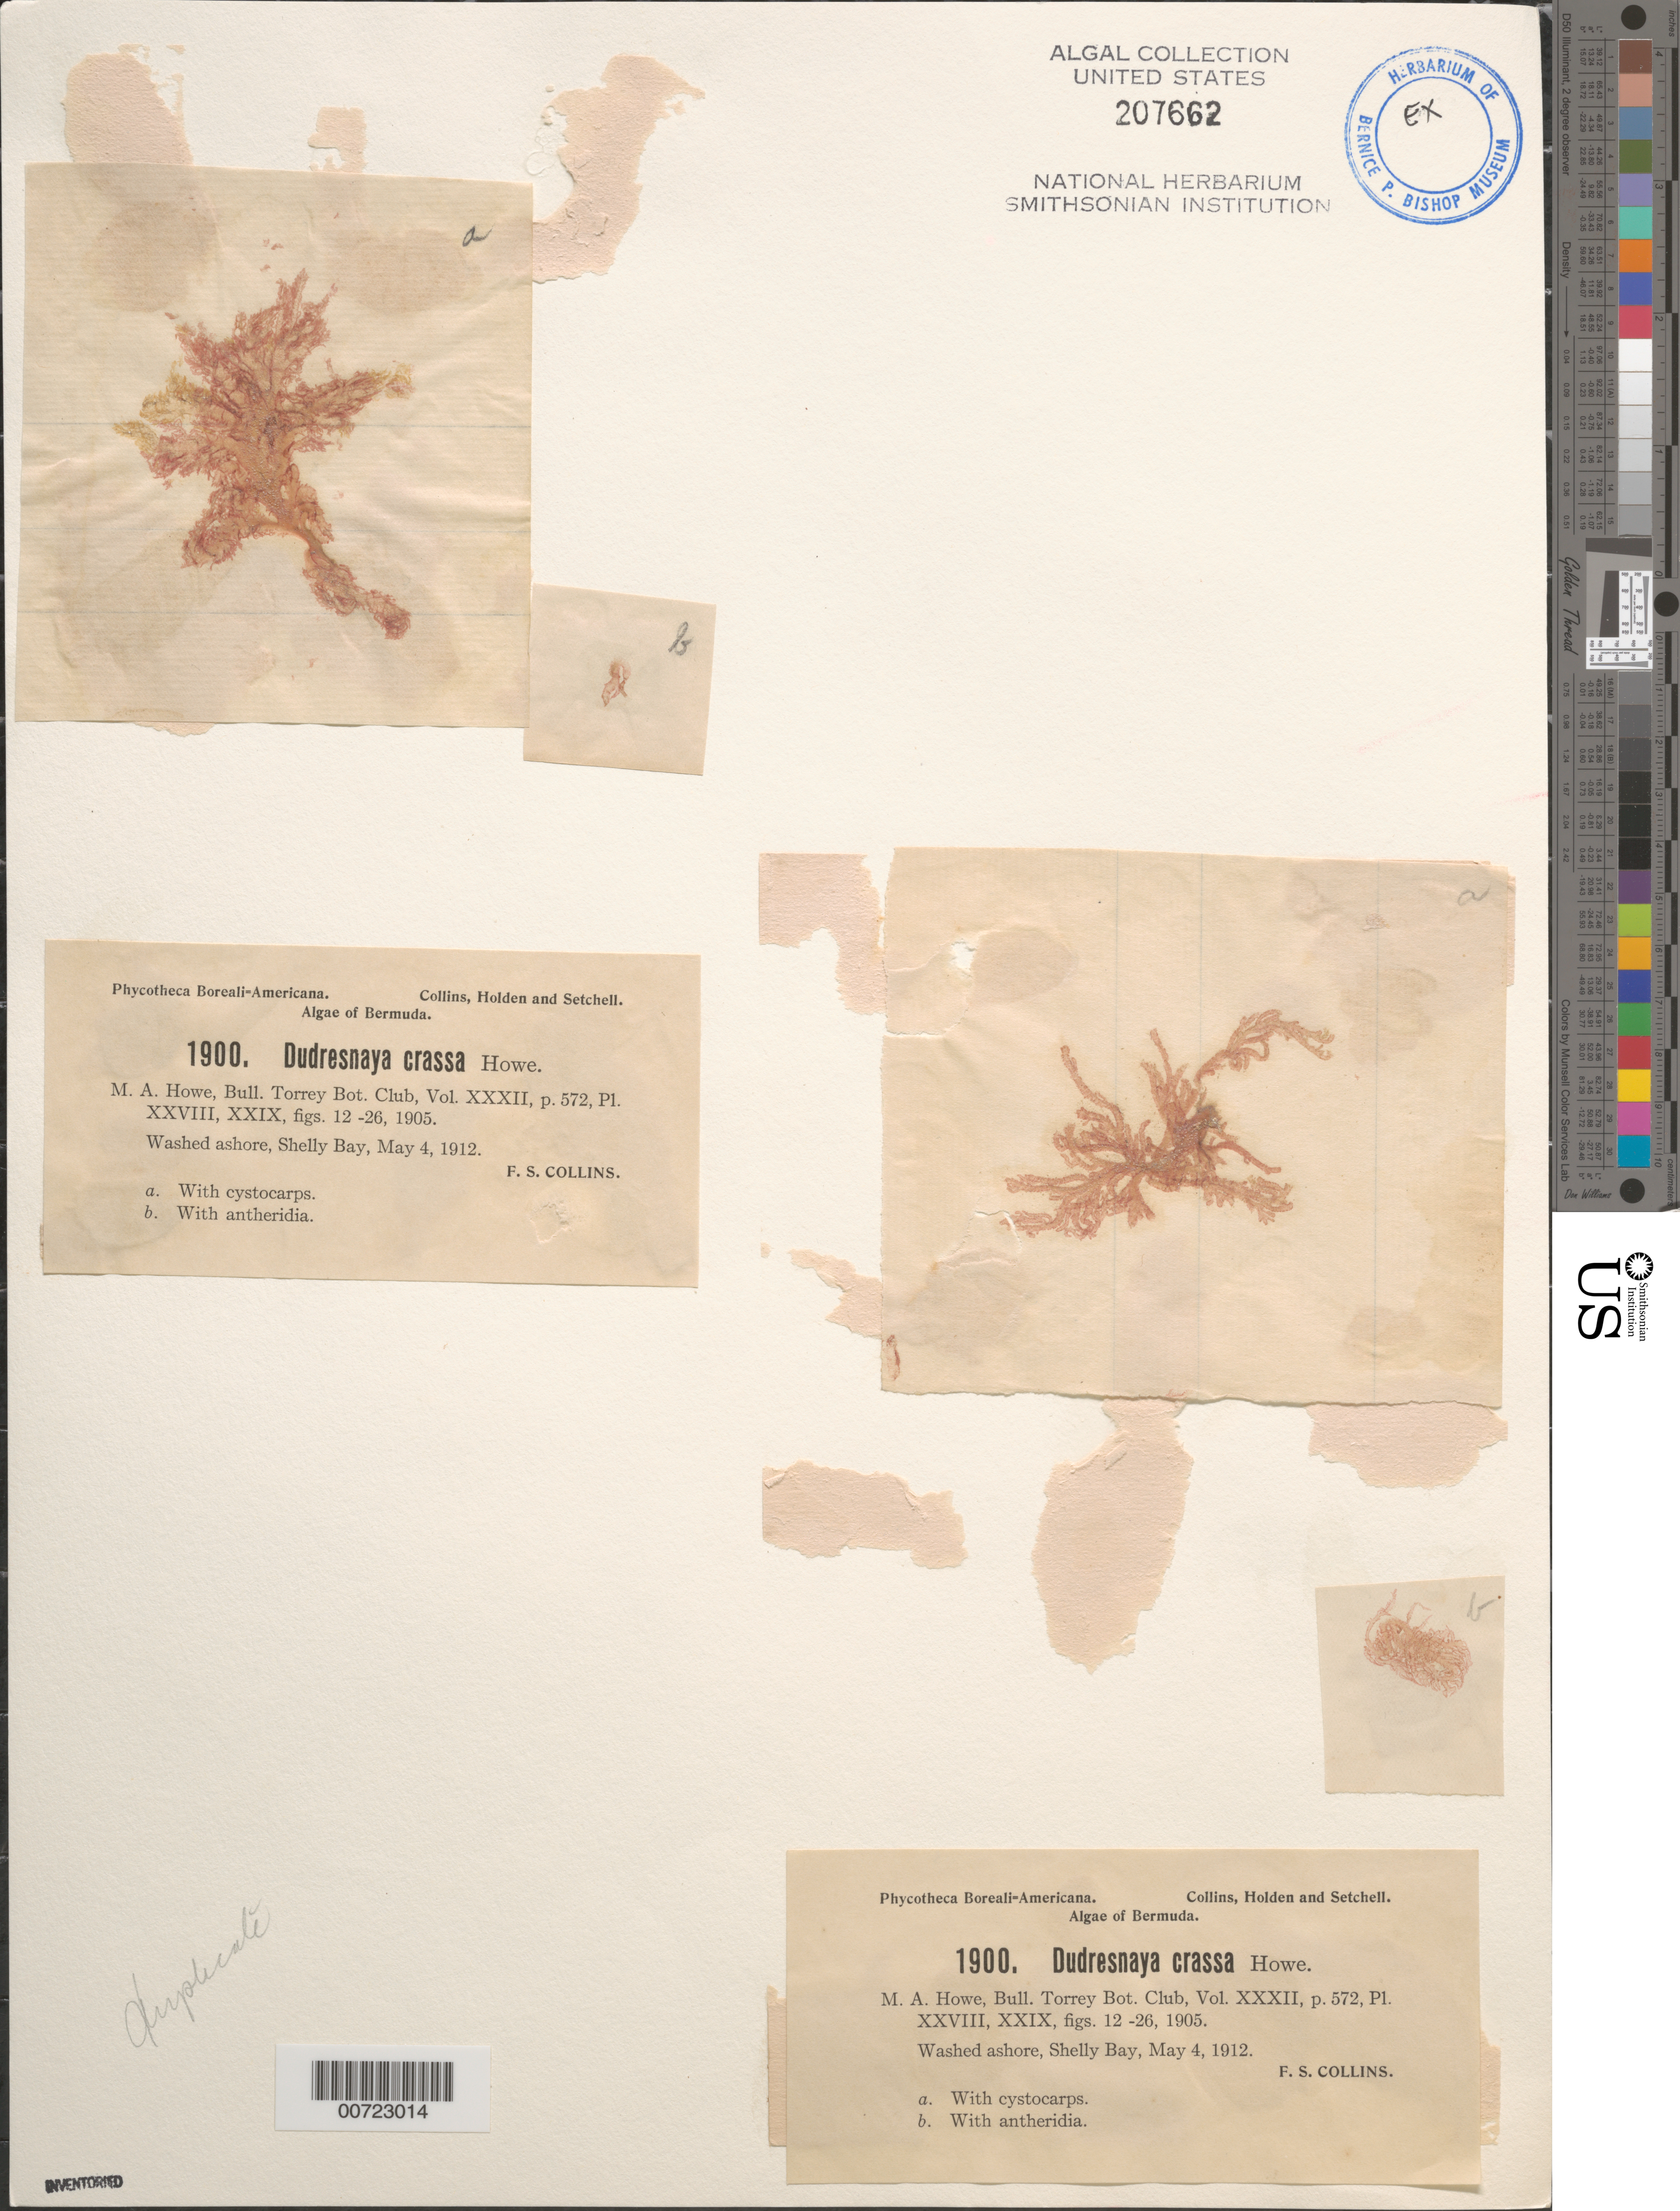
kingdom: Plantae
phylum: Rhodophyta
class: Florideophyceae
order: Gigartinales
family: Dumontiaceae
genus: Dudresnaya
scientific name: Dudresnaya crassa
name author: M. Howe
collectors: F. Collins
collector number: PB-A 1900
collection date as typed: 04 May 1912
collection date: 1912-05-04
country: Bermuda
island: Bermuda Island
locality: Shelly Bay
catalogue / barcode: US 207662